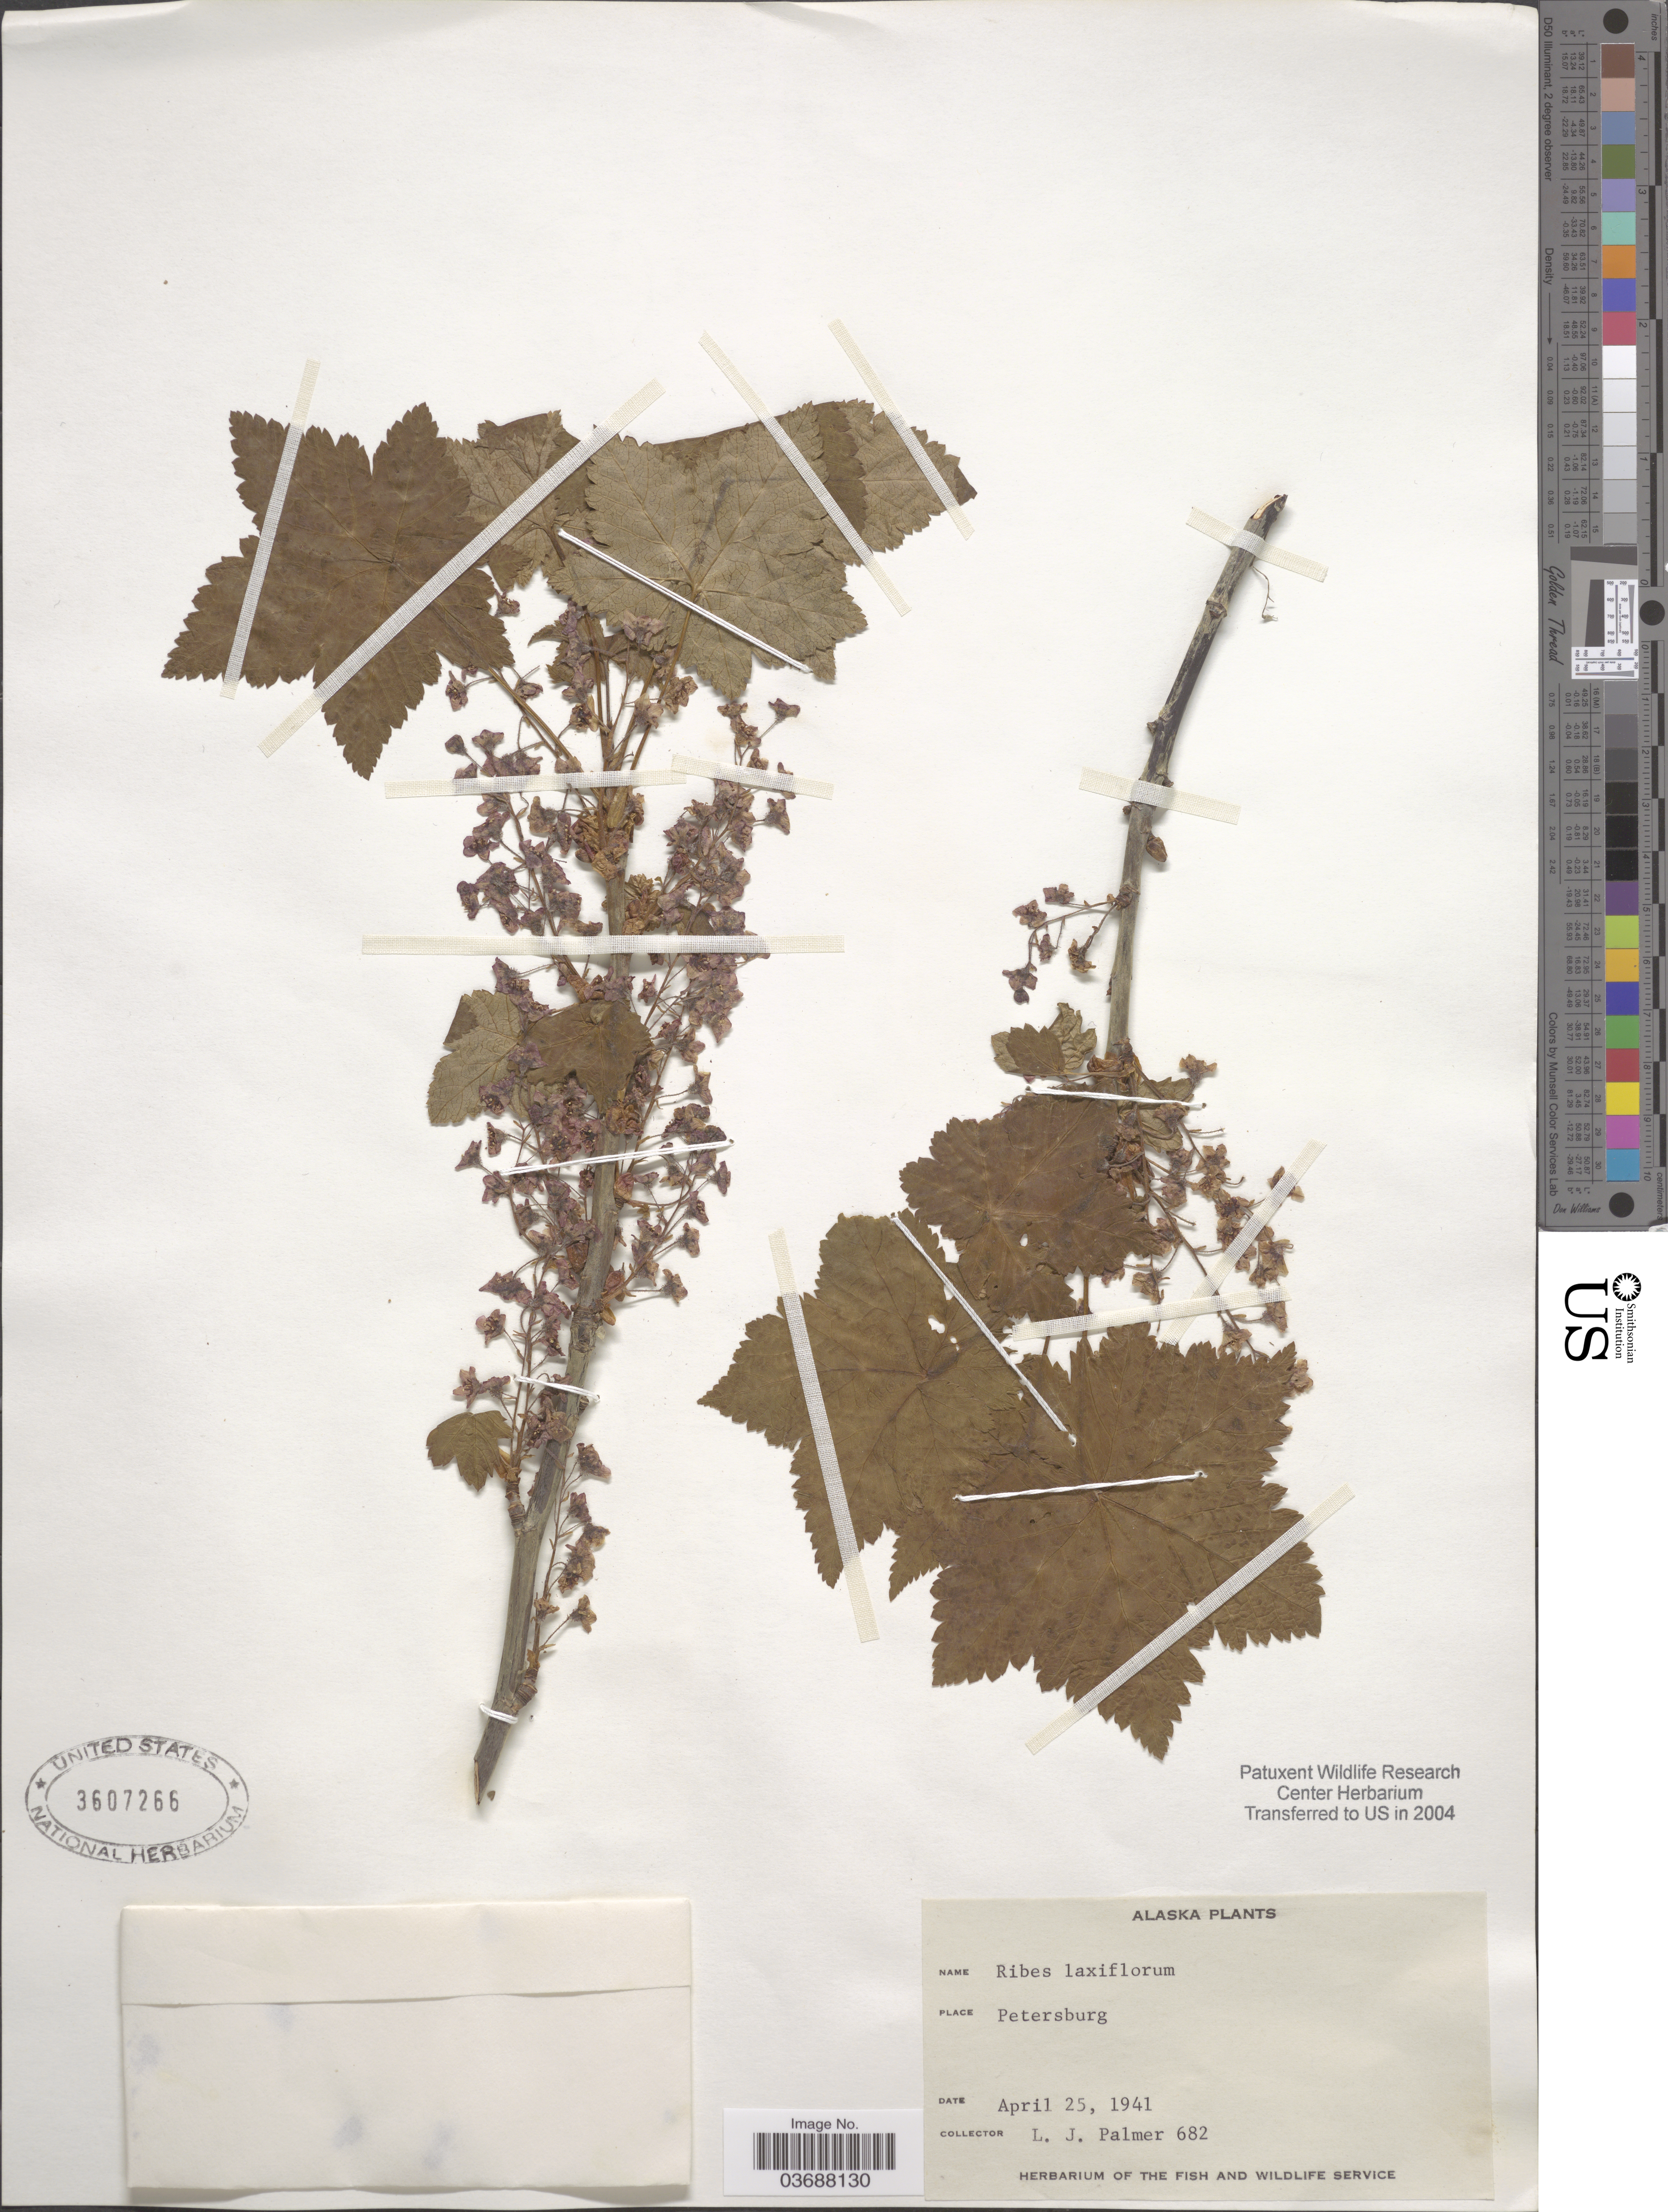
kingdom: Plantae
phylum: Tracheophyta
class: Magnoliopsida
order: Saxifragales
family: Grossulariaceae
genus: Ribes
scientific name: Ribes laxiflorum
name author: Pursh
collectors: L. J. Palmer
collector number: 682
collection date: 1941-04-25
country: United States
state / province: Alaska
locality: Petersburg.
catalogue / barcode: US 3607266